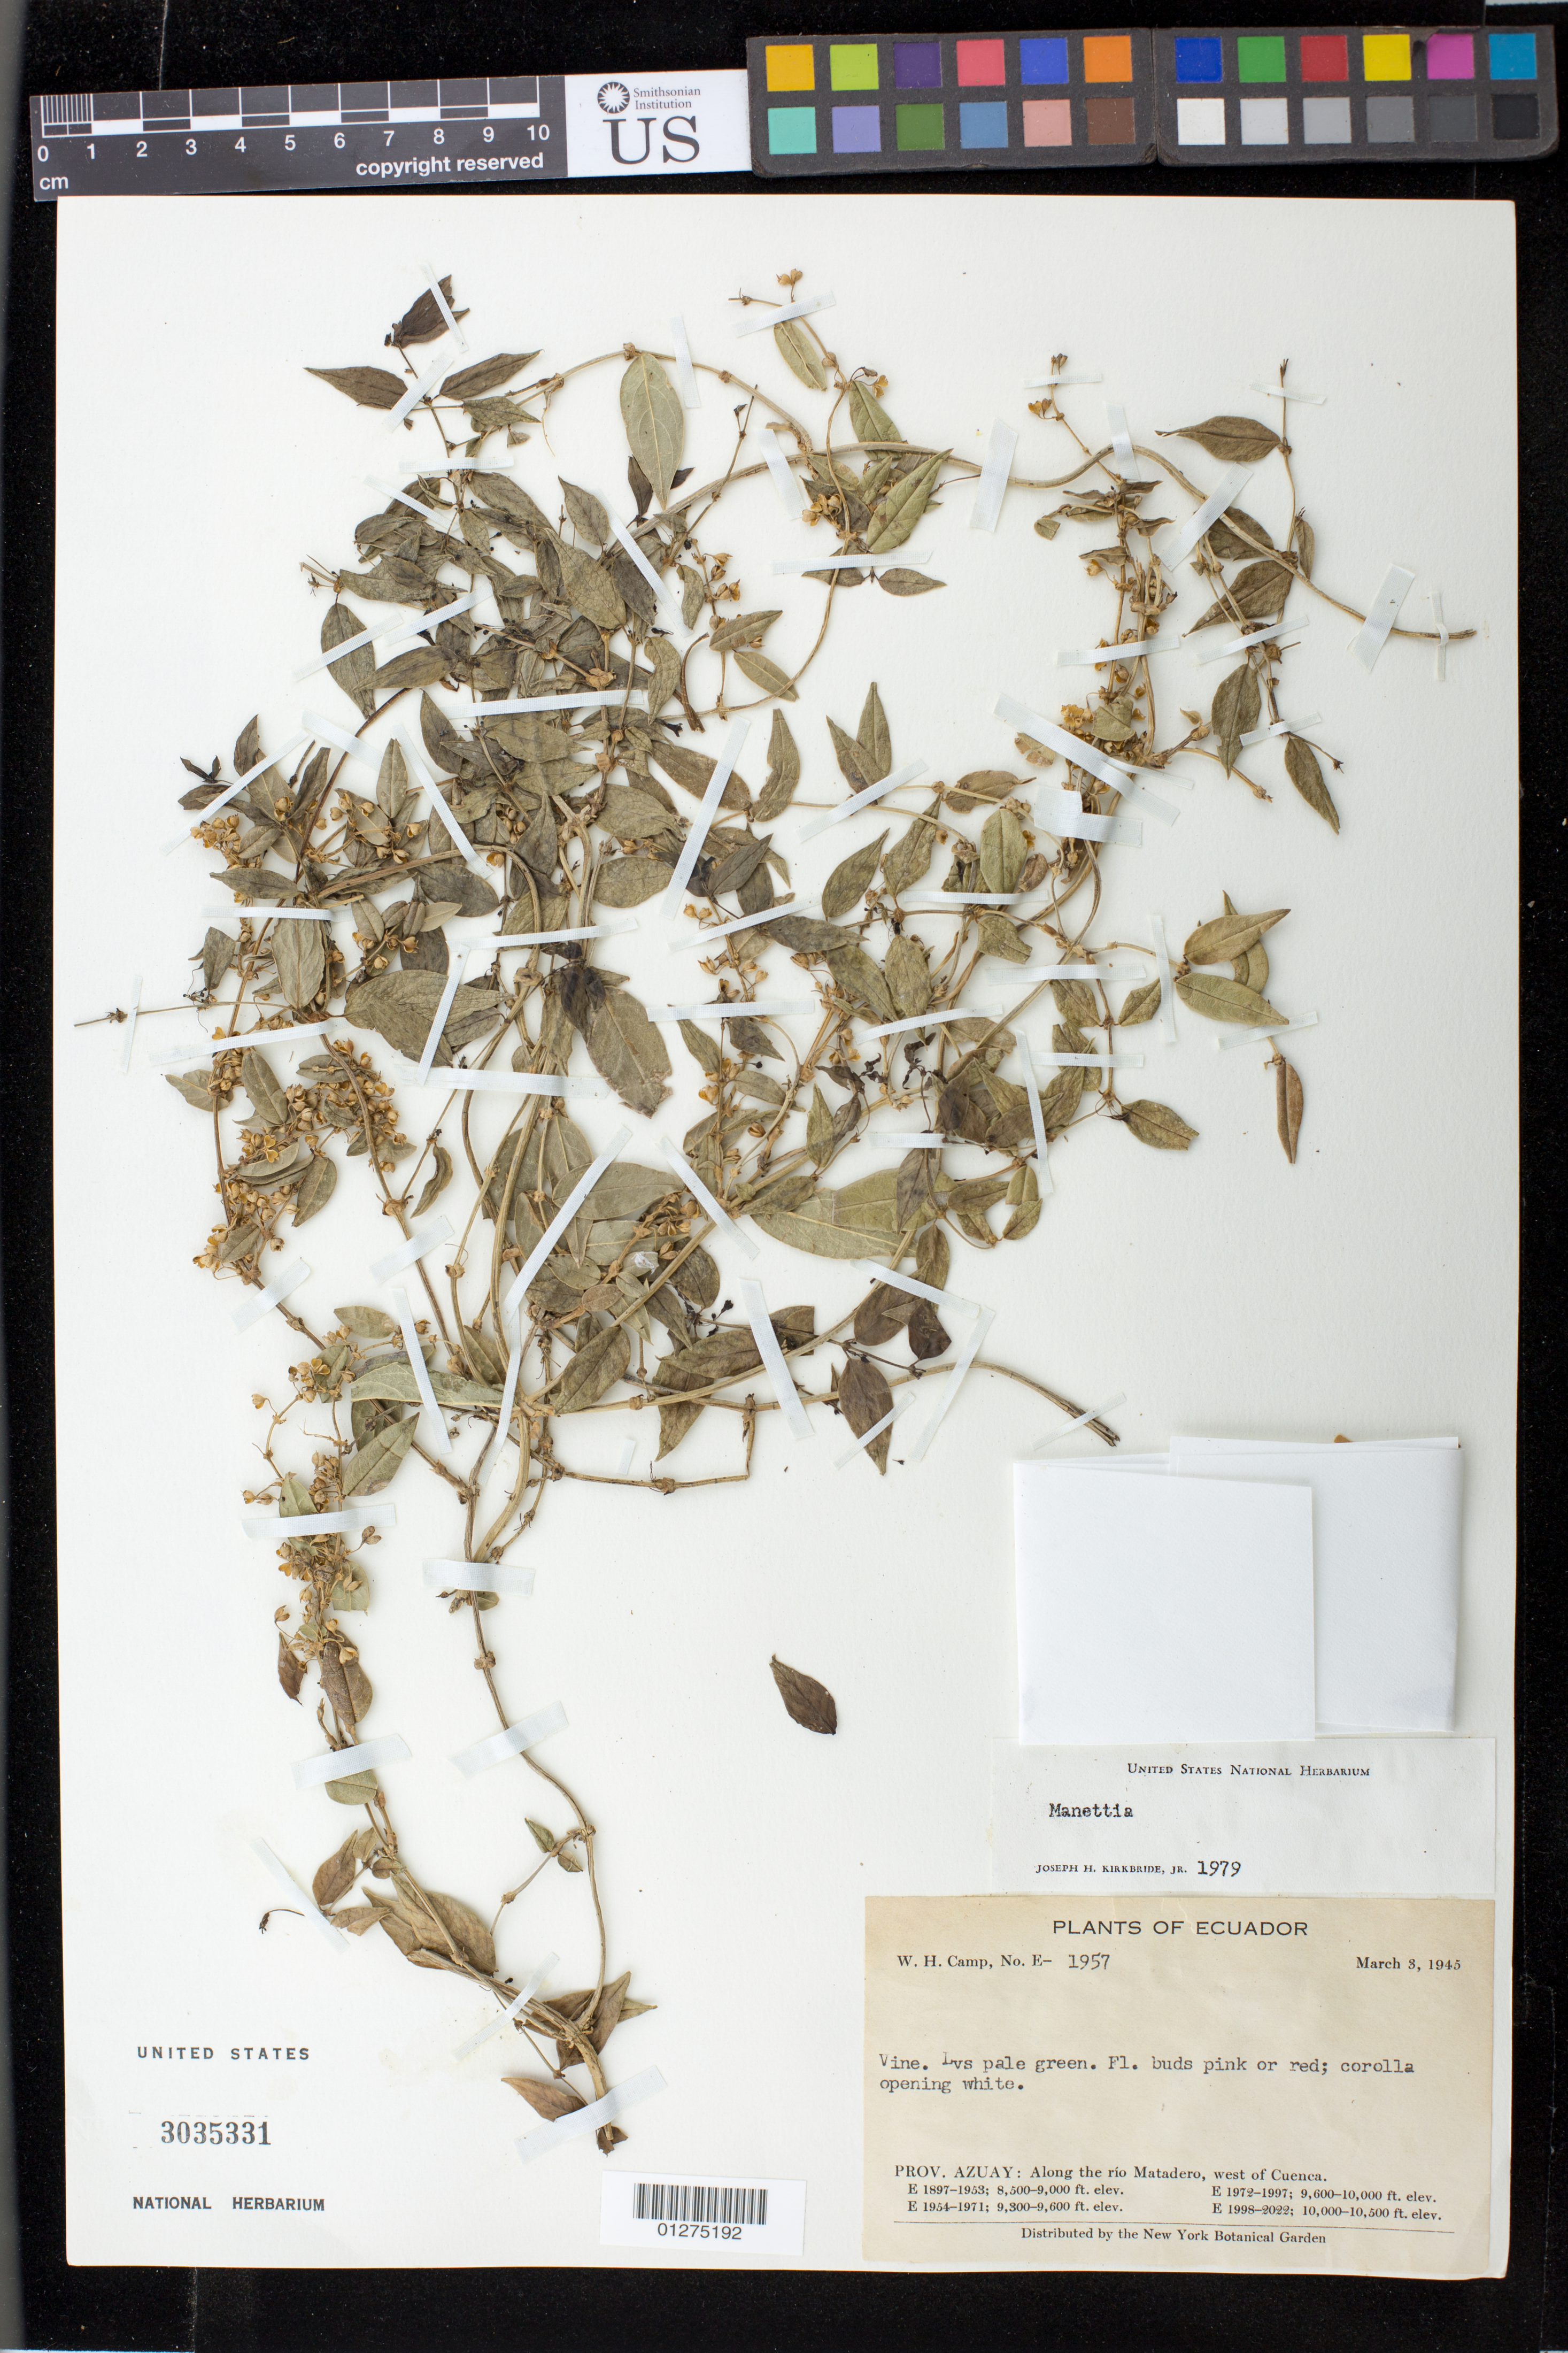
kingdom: Plantae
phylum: Tracheophyta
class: Magnoliopsida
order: Gentianales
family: Rubiaceae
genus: Manettia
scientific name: Manettia sp.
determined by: Kirkbride, J. H., Jr.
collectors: W. H. Camp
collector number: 1957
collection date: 1945-03-03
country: Ecuador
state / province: Azuay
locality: Along the río Matadero, west of Cuenca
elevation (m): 2591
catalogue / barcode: US 3035331